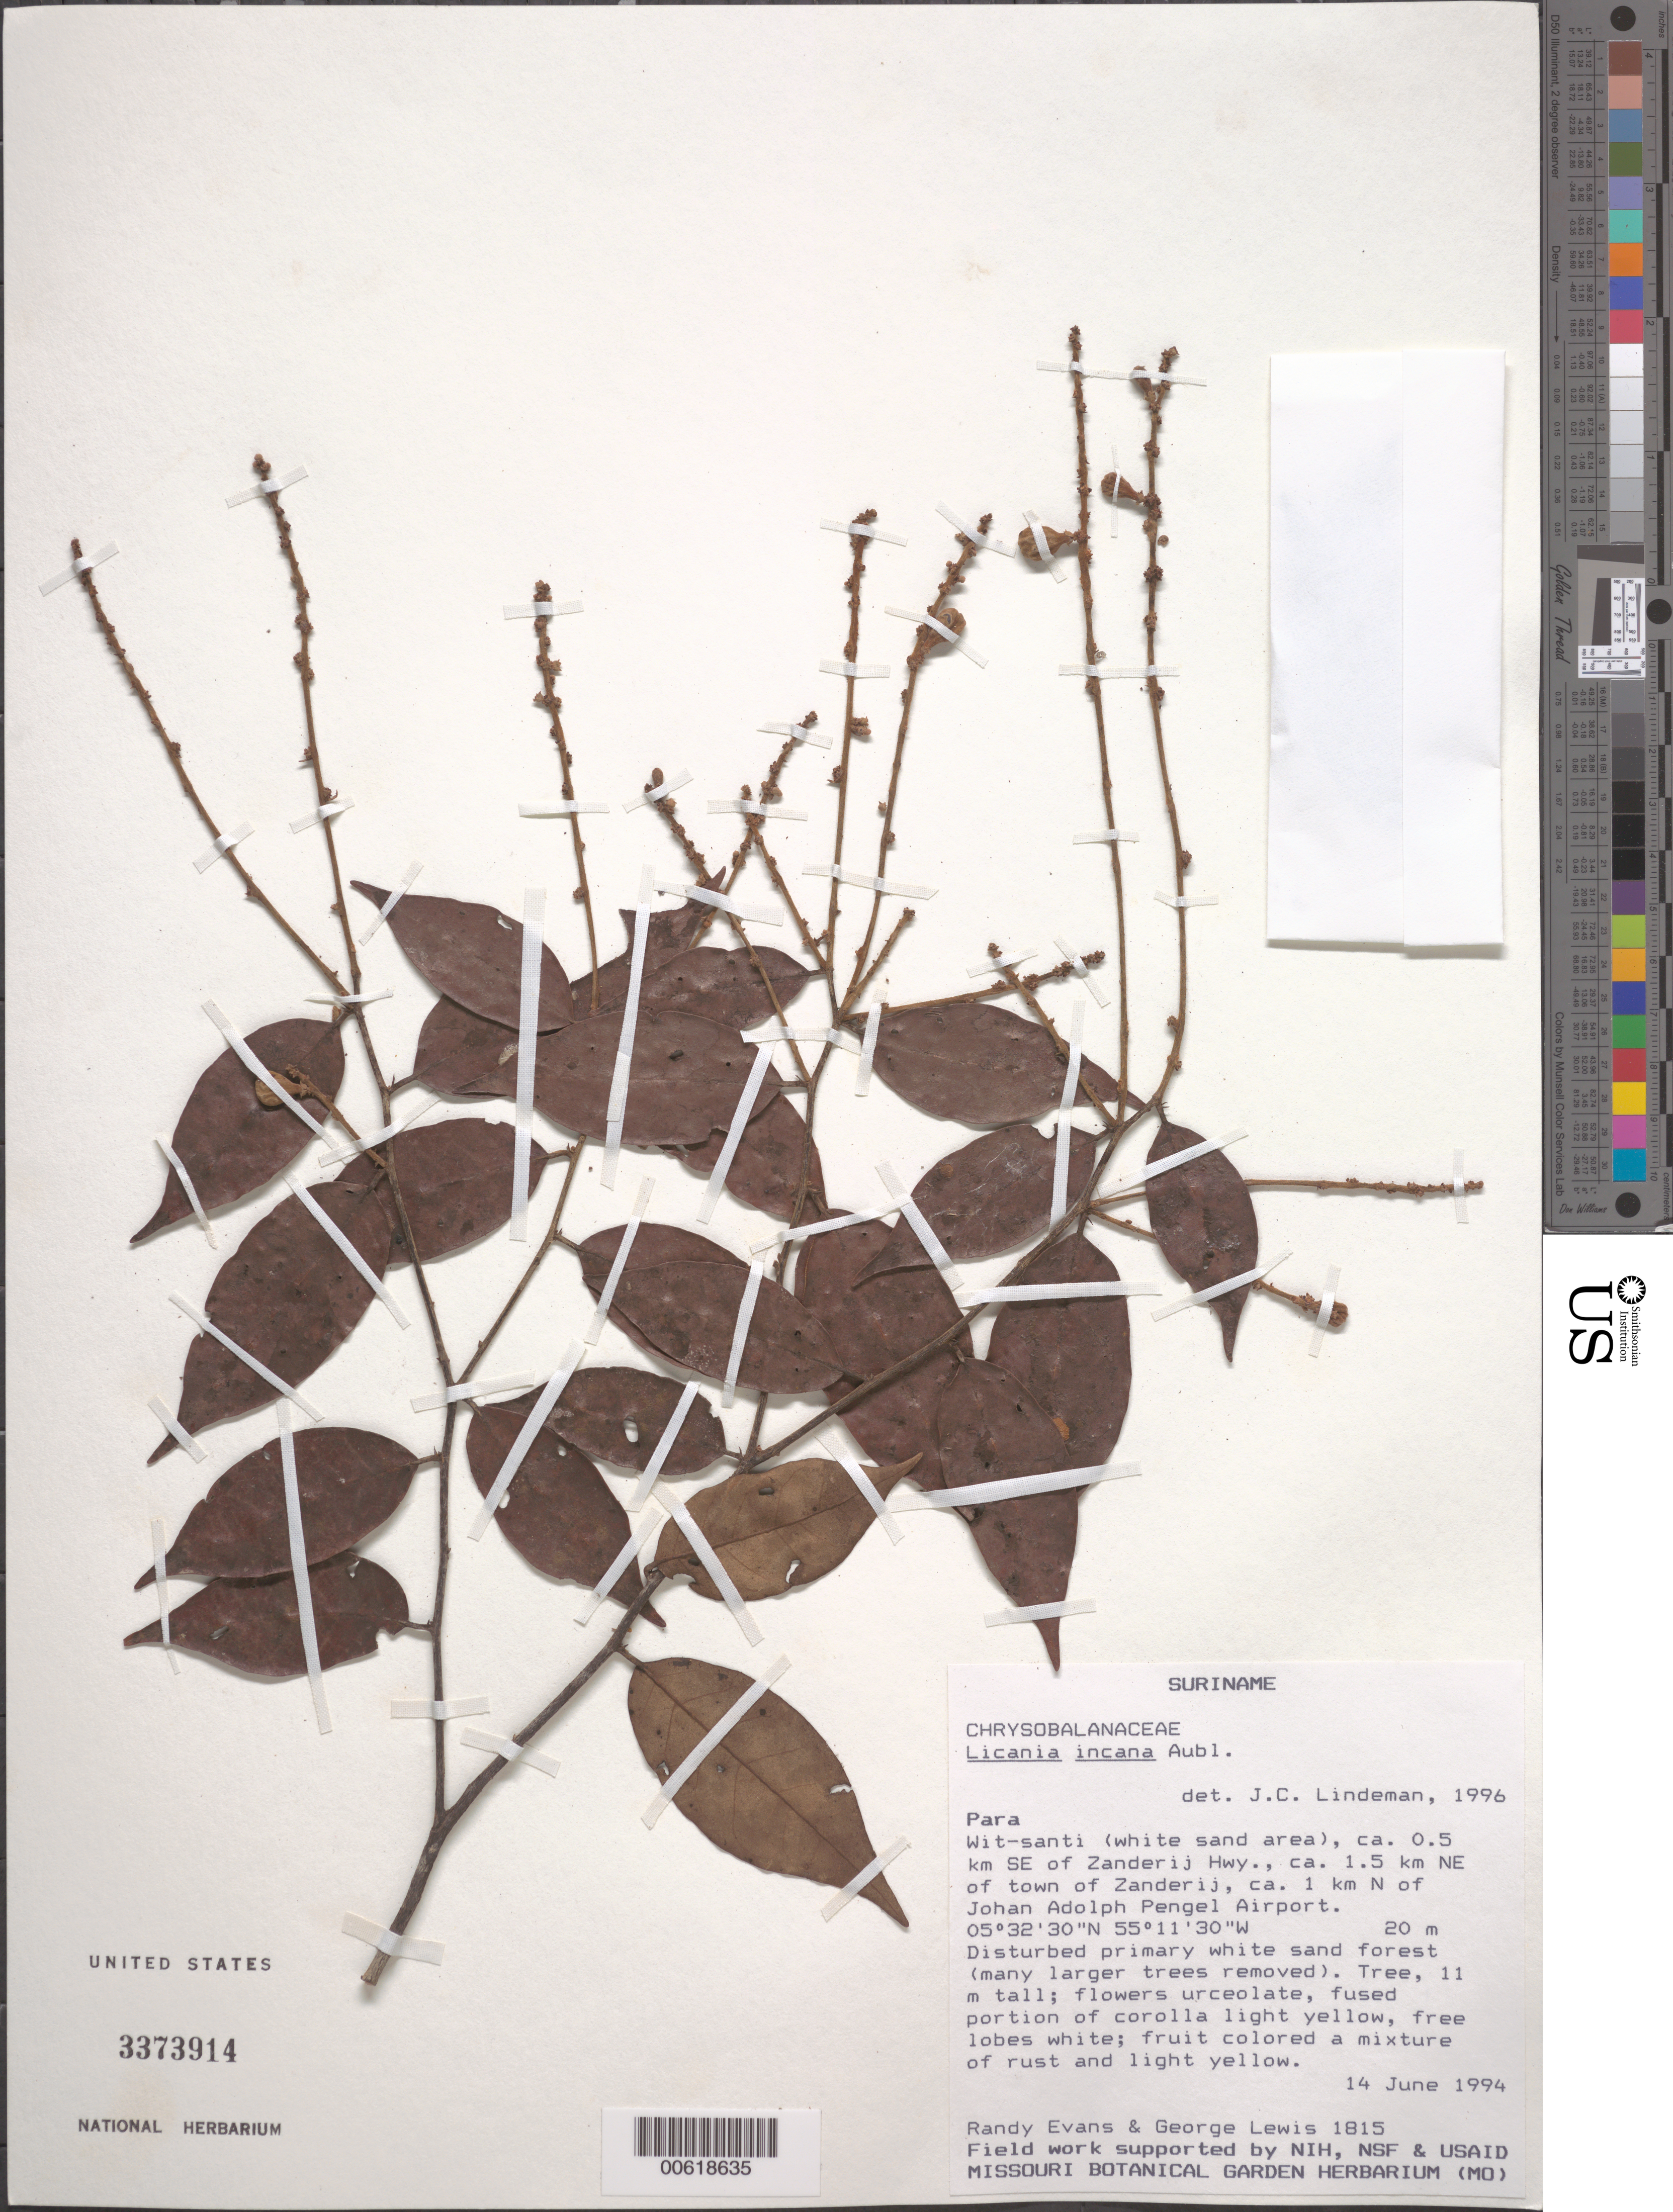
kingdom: Plantae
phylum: Tracheophyta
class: Magnoliopsida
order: Malpighiales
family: Chrysobalanaceae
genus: Licania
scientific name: Licania incana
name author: Aubl.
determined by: Lindeman, J. C.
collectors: R. Evans & G. Lewis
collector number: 1815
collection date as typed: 14-Jun-94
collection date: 1994-06-14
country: Suriname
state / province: Para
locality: Wit-santi, ca. 0.5 km SE of Zanderij Hwy., 1.5 km NE of town of Zanderij; ca 1 km N of Johan Pengel Airport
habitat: Disturbed primary white sand forest (many larger trees removed)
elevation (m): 20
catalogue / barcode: US 3373914